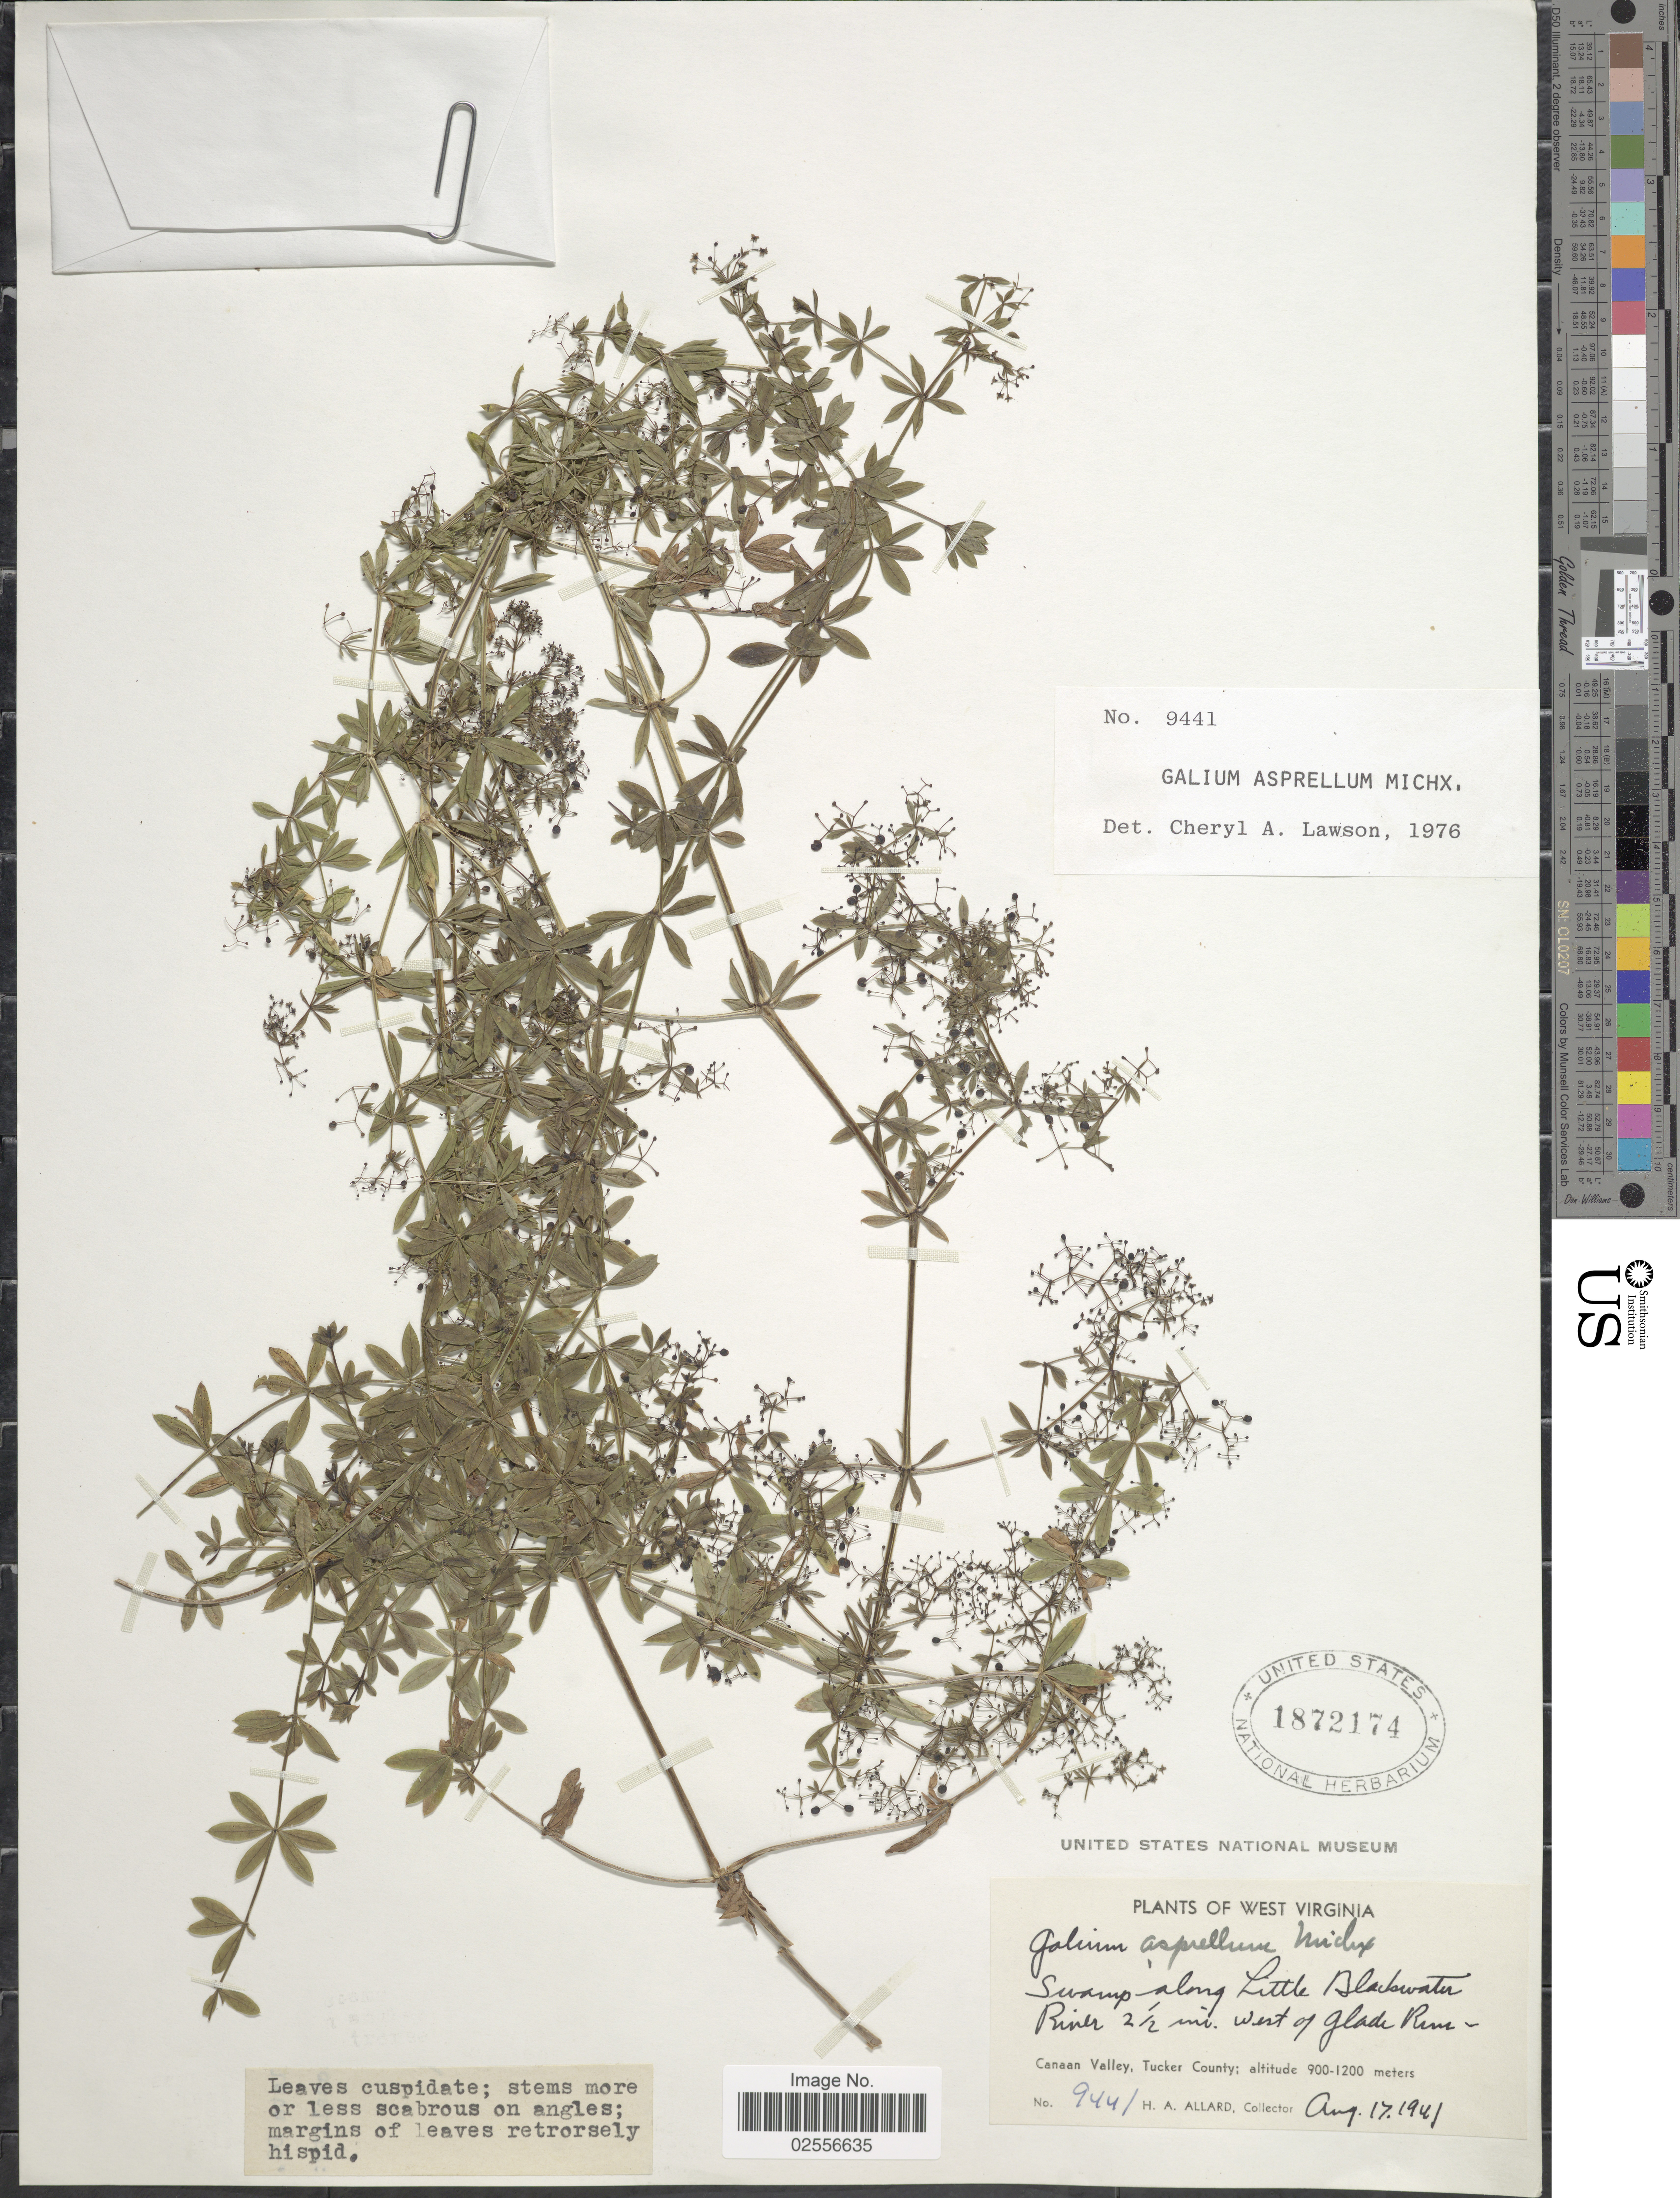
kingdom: Plantae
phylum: Tracheophyta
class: Magnoliopsida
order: Gentianales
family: Rubiaceae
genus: Galium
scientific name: Galium asprellum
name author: Michx.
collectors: H. A. Allard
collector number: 9441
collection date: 1941-08-17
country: United States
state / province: West Virginia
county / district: Tucker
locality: Swamp along Little Blackwater River 2½ mi West of Glade River, Canaan Valley, Tucker County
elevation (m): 900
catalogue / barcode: US 1872174